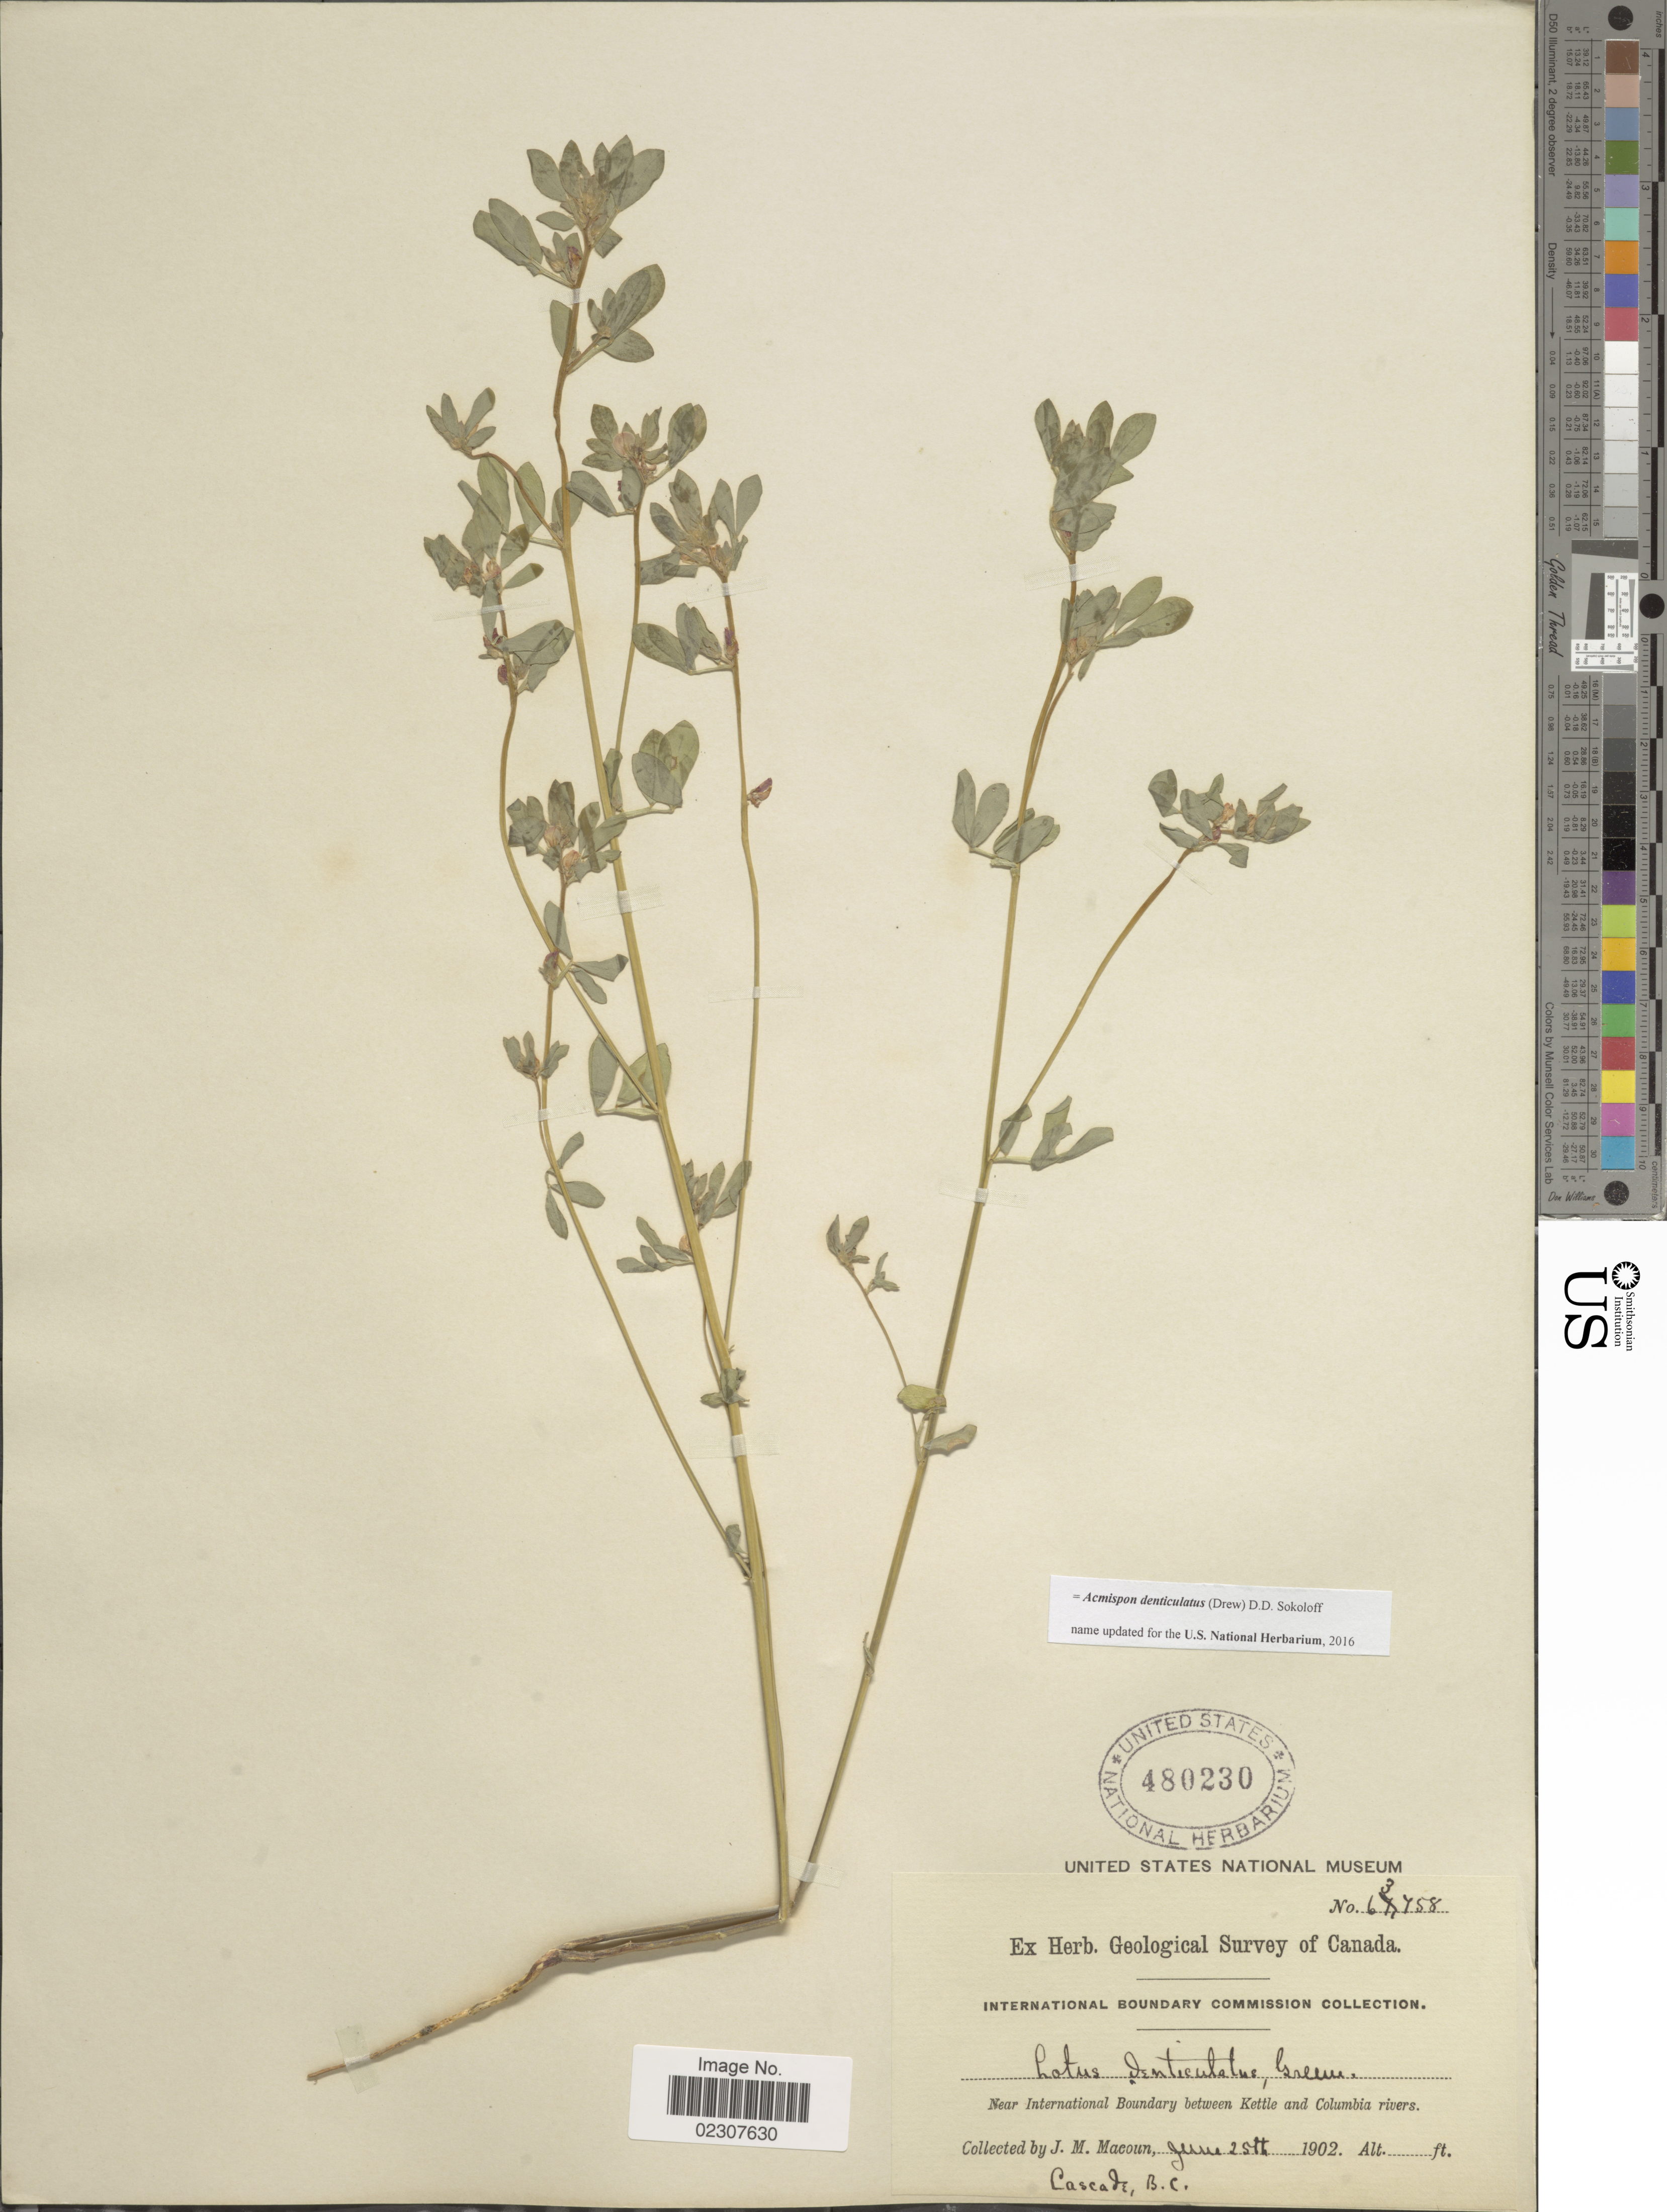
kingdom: Plantae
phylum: Tracheophyta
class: Magnoliopsida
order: Fabales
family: Fabaceae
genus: Acmispon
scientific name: Acmispon denticulatus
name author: (Drew) D.D. Sokoloff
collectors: J. M. Macoun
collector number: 63758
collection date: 1902-06-25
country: Canada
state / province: British Columbia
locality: Near International Boundary between Kettle and Columbia rivers, Cascade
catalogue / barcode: US 480230